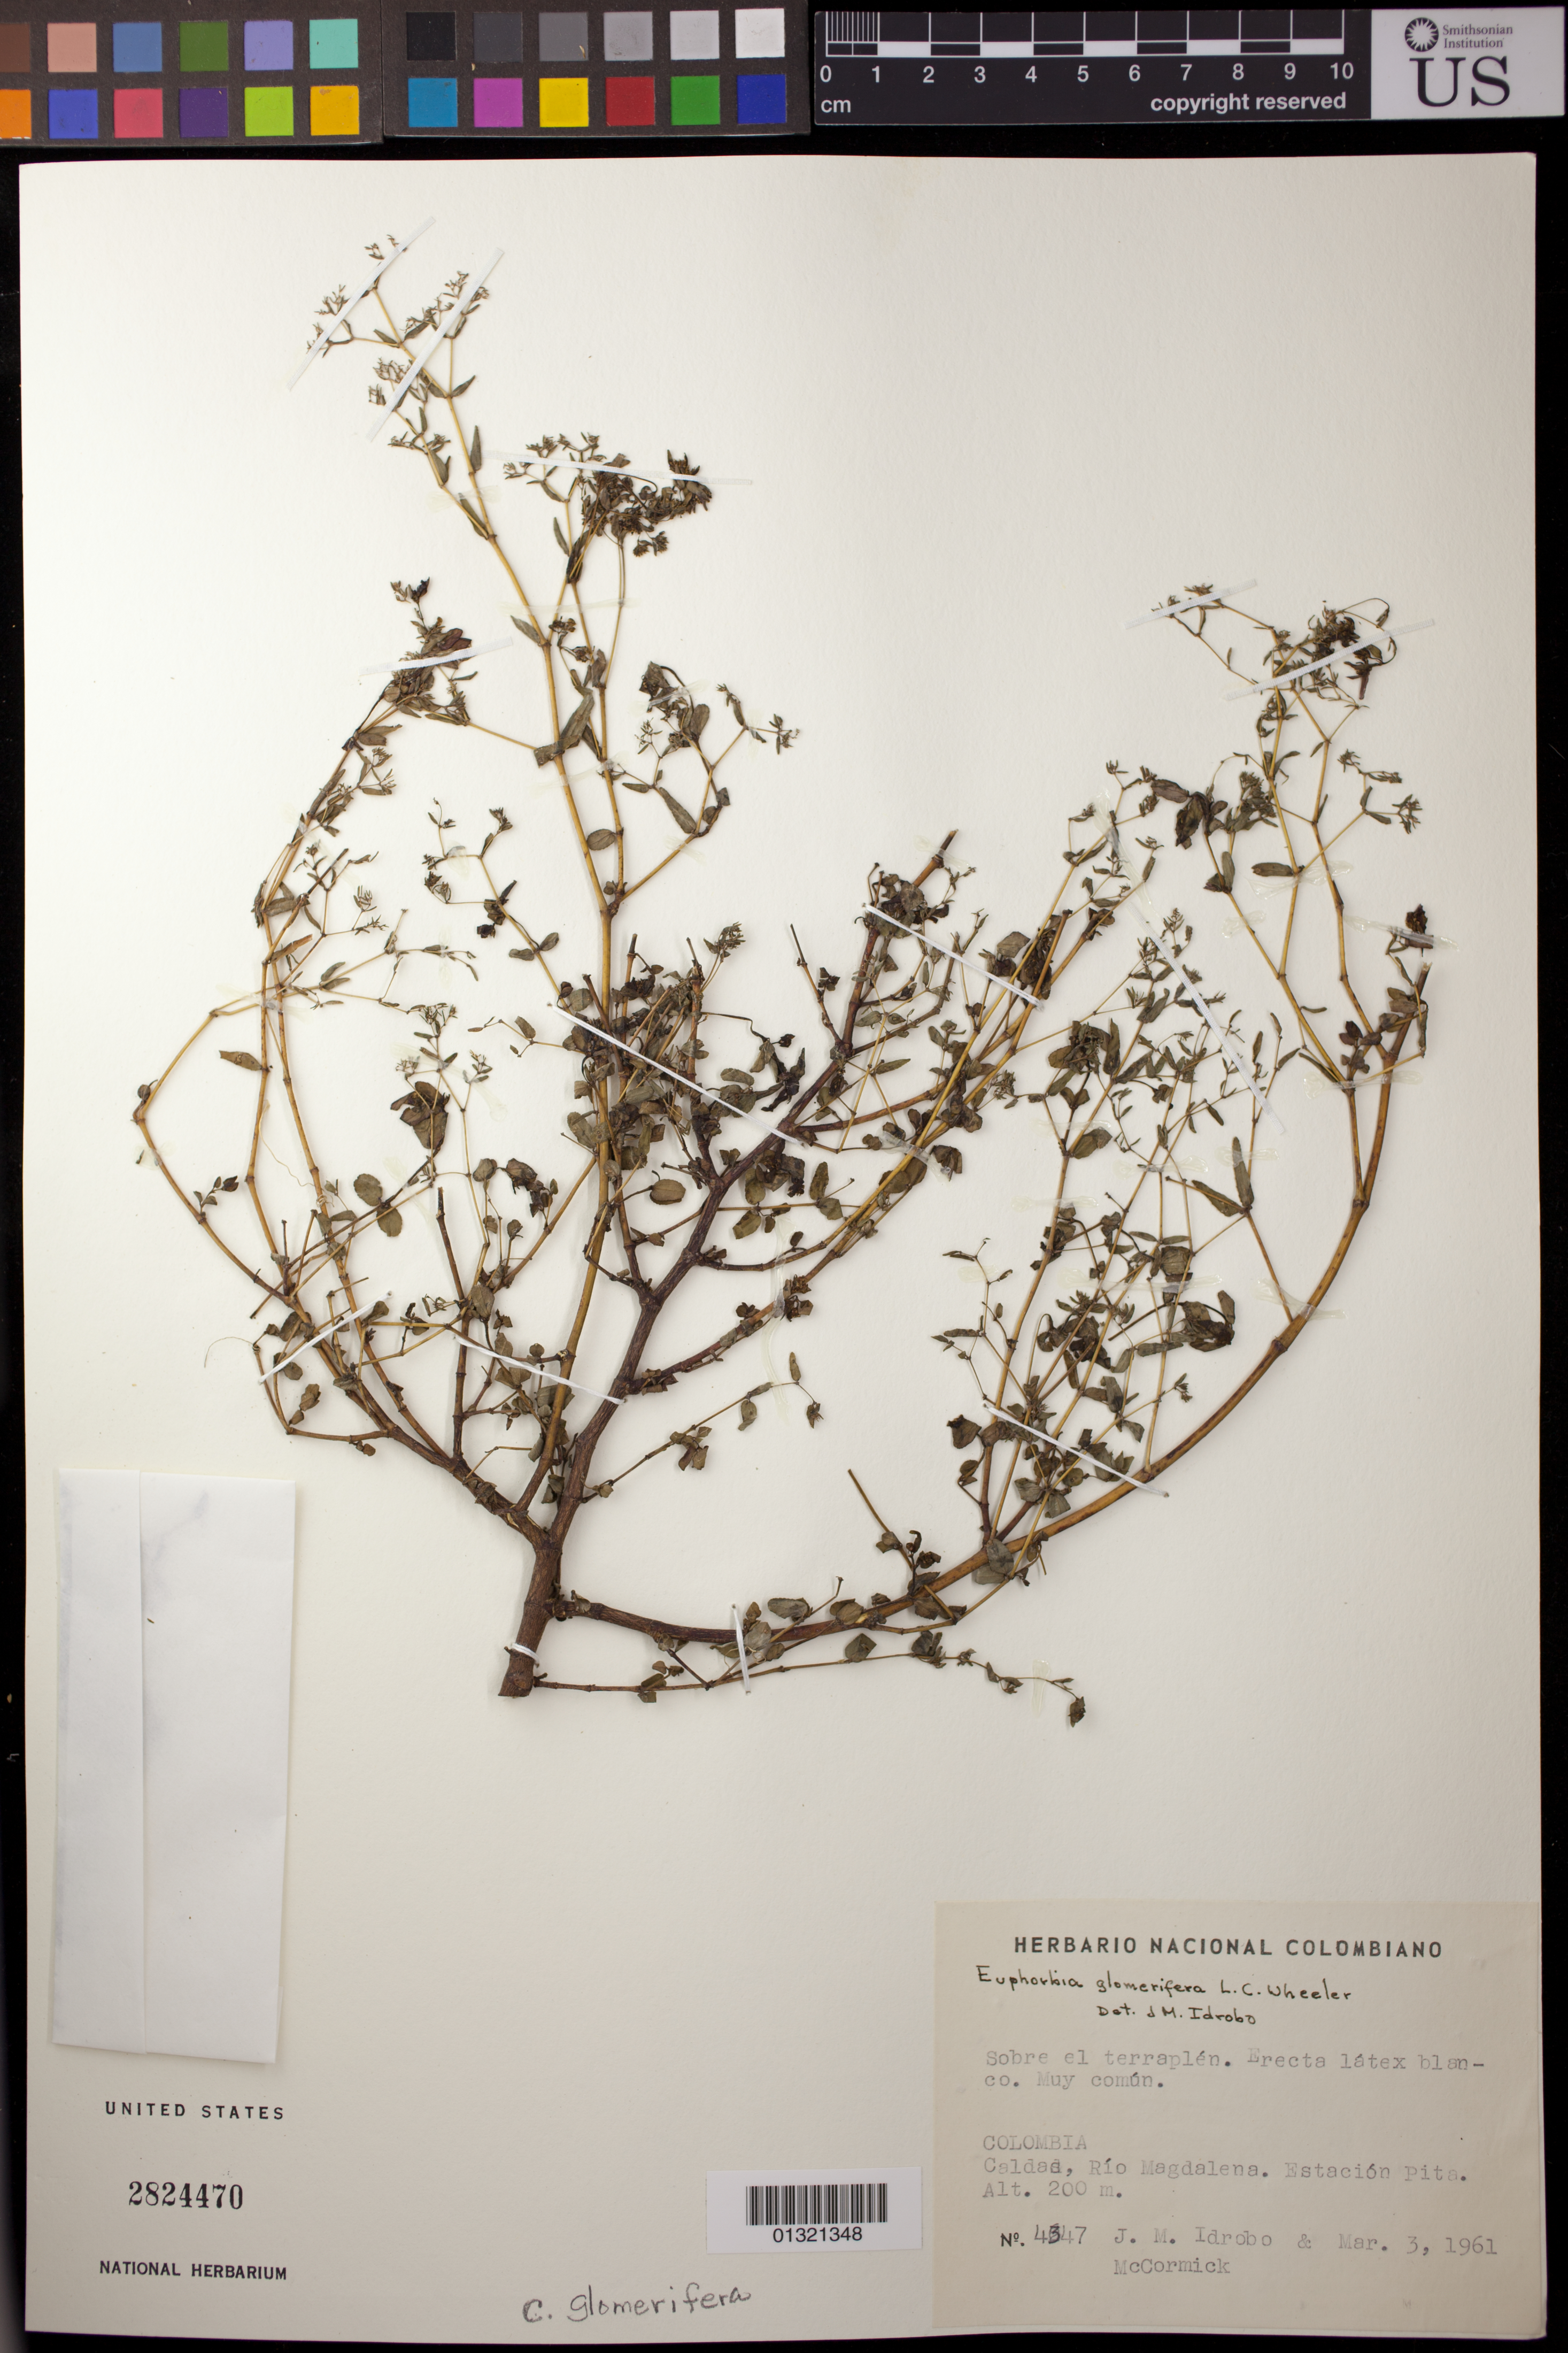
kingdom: Plantae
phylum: Tracheophyta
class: Magnoliopsida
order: Malpighiales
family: Euphorbiaceae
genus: Euphorbia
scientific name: Euphorbia hypericifolia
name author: L.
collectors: J. M. Idrobo & -. McCormick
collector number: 4347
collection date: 1961-03-03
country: Colombia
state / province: Caldas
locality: Río Magdalena. Estación Pita.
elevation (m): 200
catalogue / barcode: US 2824470